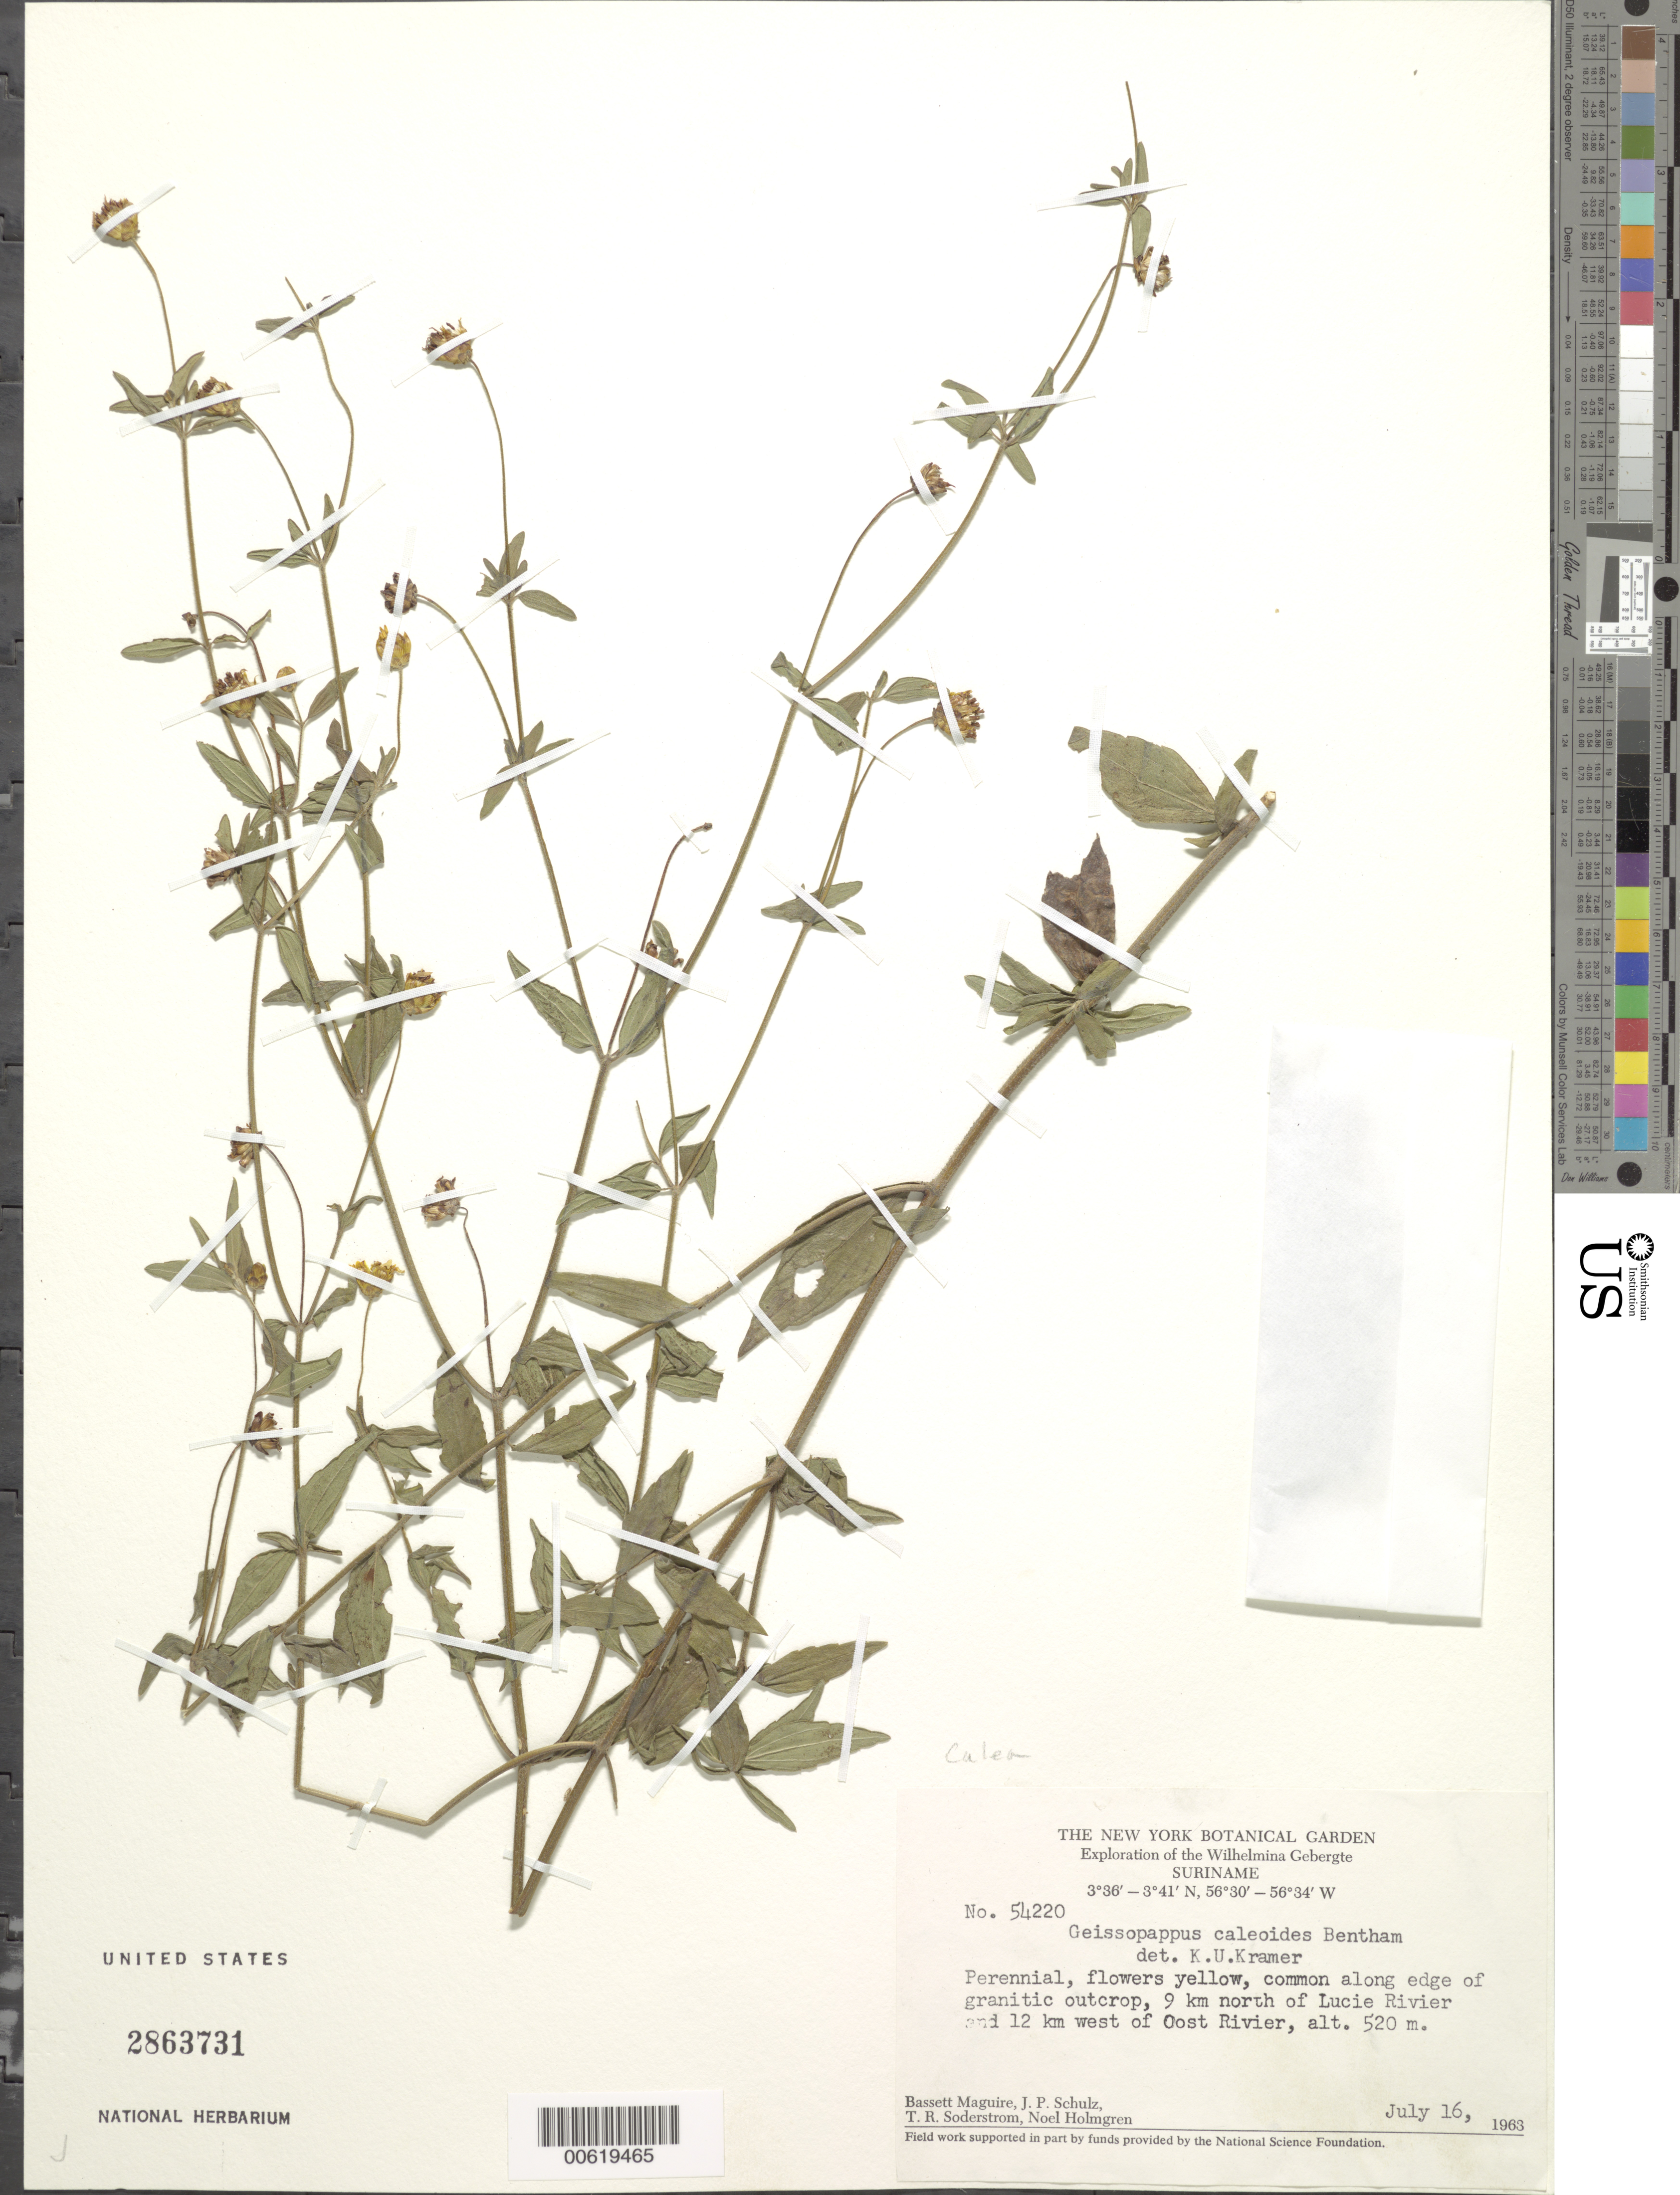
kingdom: Plantae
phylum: Tracheophyta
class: Magnoliopsida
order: Asterales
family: Asteraceae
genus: Calea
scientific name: Calea caleoides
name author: (DC.) H. Rob.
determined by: Bueno, Vinicius Resende, (ICN), Universidade Federal do Rio Grande do Sul (BRAZIL)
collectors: B. Maguire, J. P. Schulz, T. R. Soderstrom & N. H. Holmgren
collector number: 54220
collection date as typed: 16-Jul-63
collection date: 1963-07-16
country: Suriname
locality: Lucie R., 9 km N of and 12 km W of Oost R., Wilhelmina Gebergte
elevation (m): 520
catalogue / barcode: US 2863731